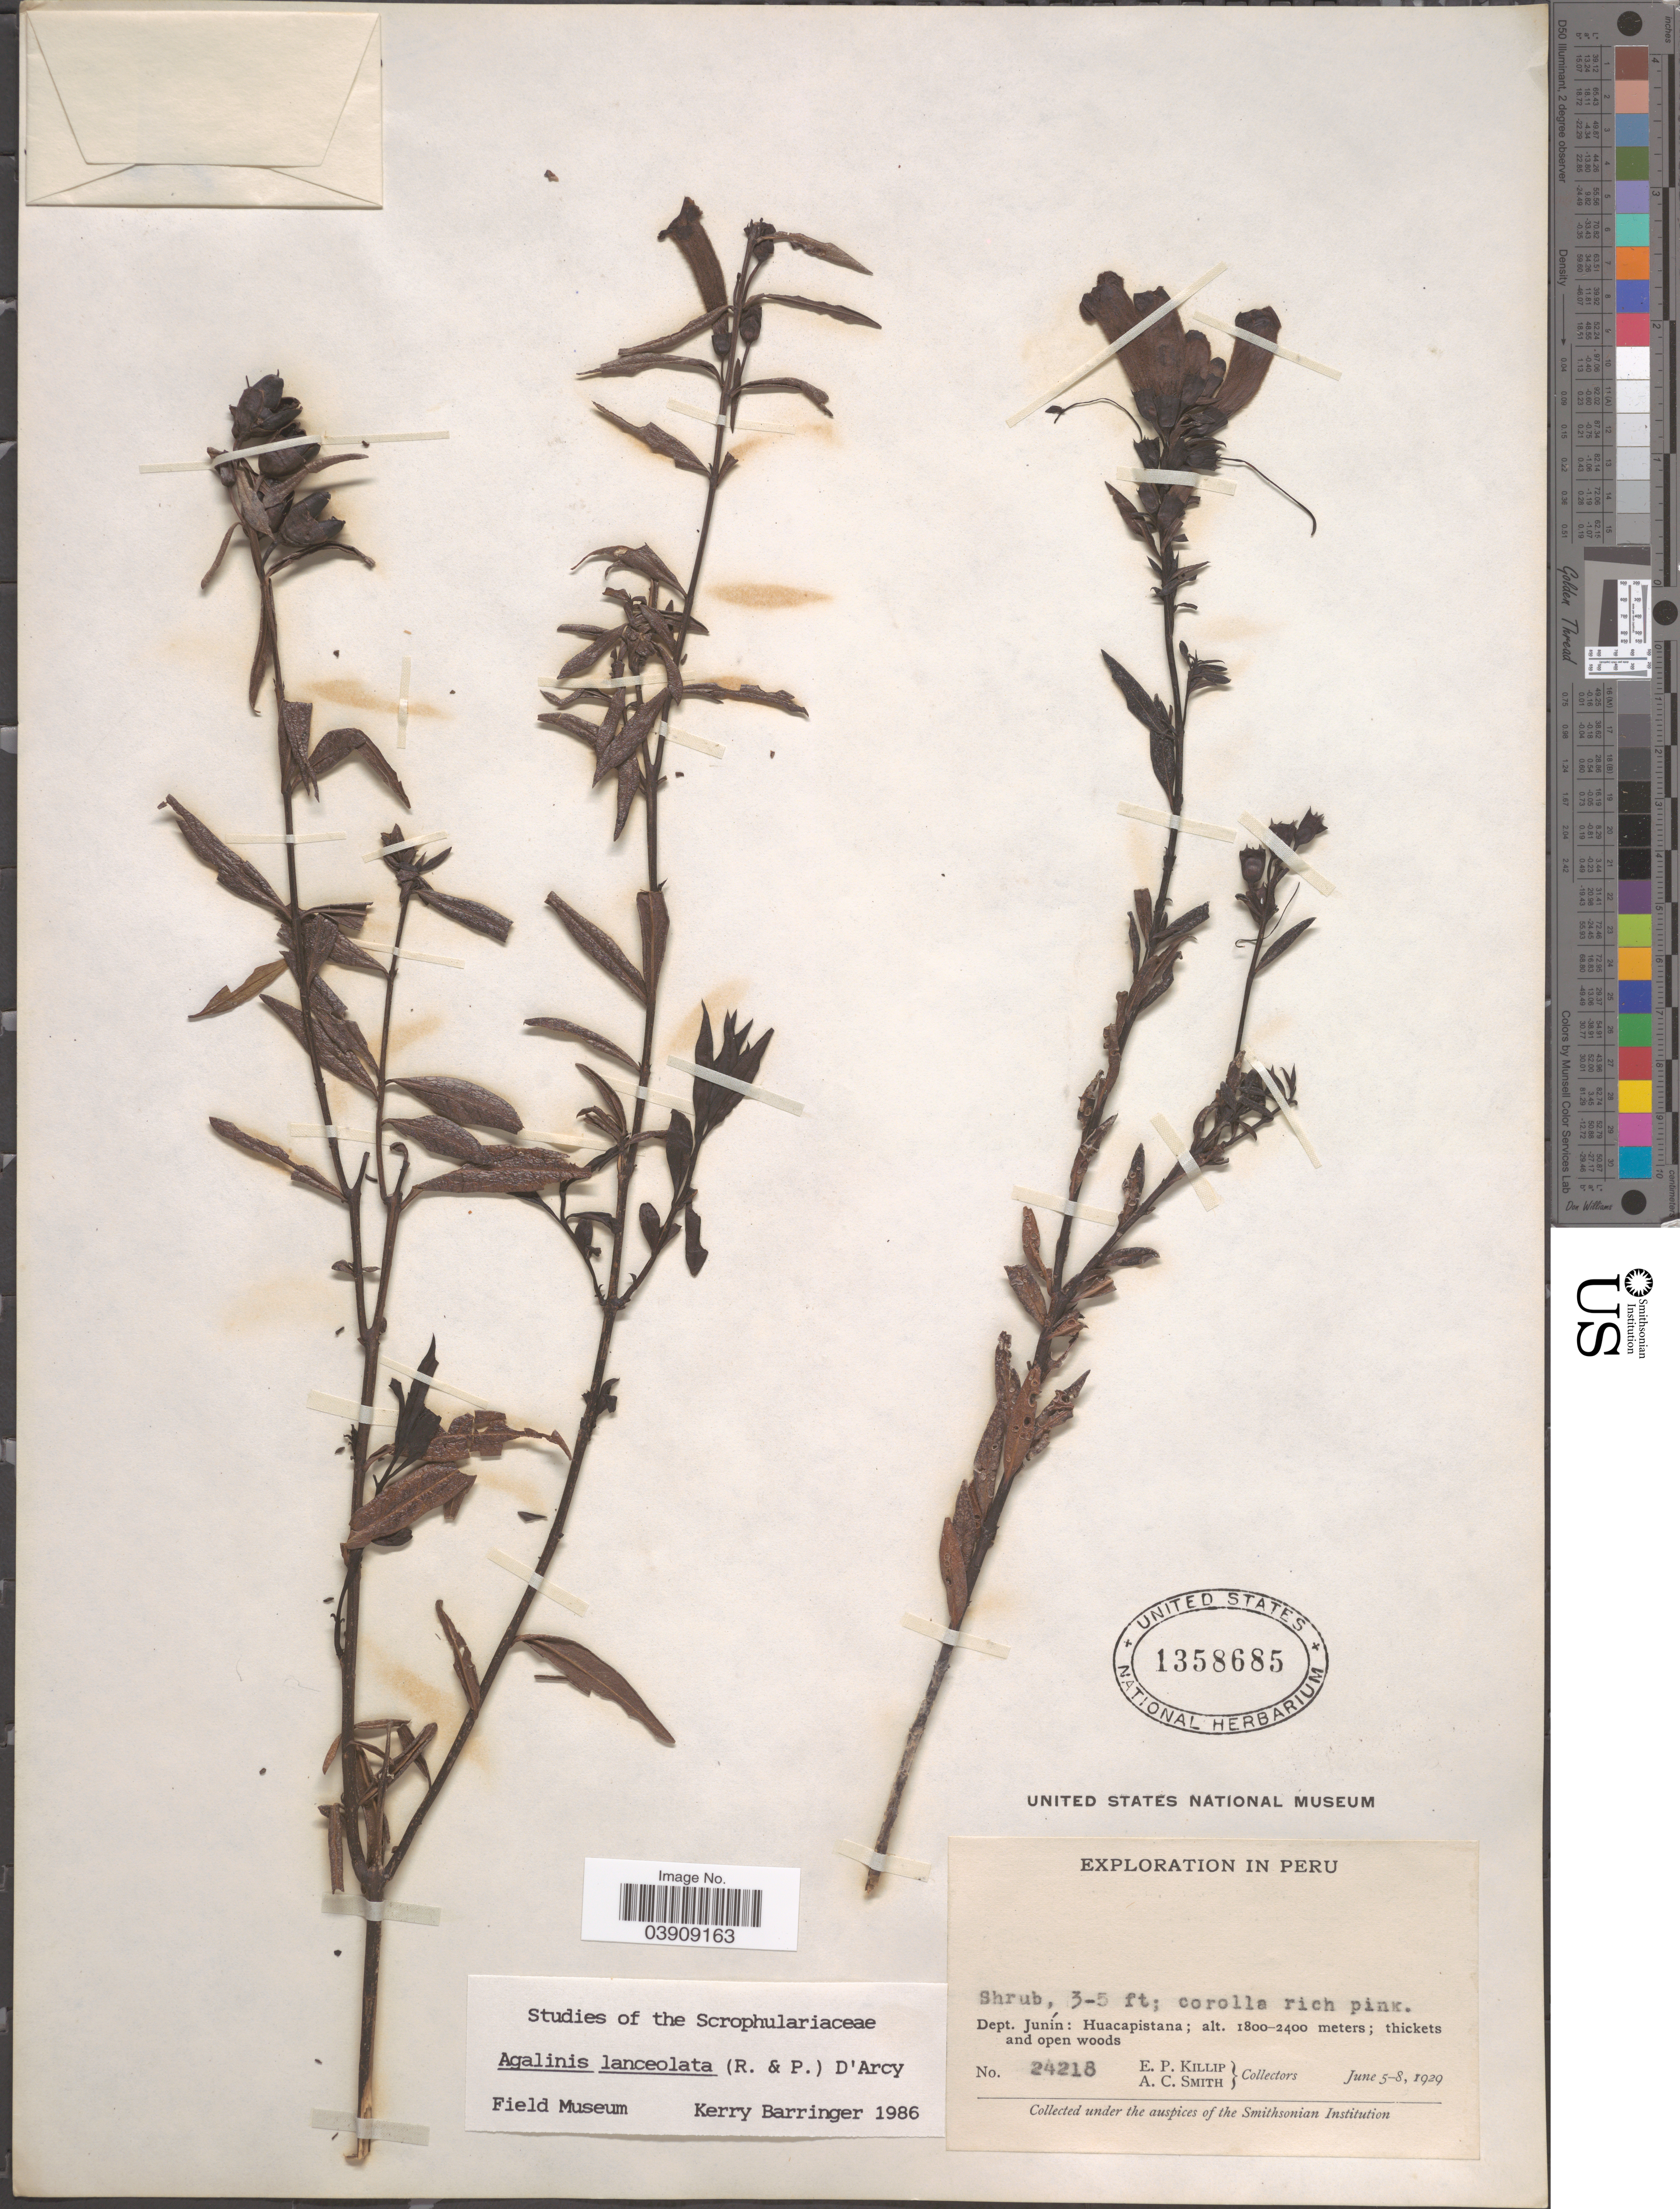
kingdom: Plantae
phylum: Tracheophyta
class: Magnoliopsida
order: Lamiales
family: Orobanchaceae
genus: Agalinis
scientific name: Agalinis lanceolata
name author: (Ruiz & Pav.) D'Arcy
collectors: E. P. Killip & A. C. Smith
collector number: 24218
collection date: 1929-06-05/1929-06-08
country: Peru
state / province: Junín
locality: Dept. Junín: Huacapistana.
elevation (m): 1800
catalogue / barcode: US 1358685